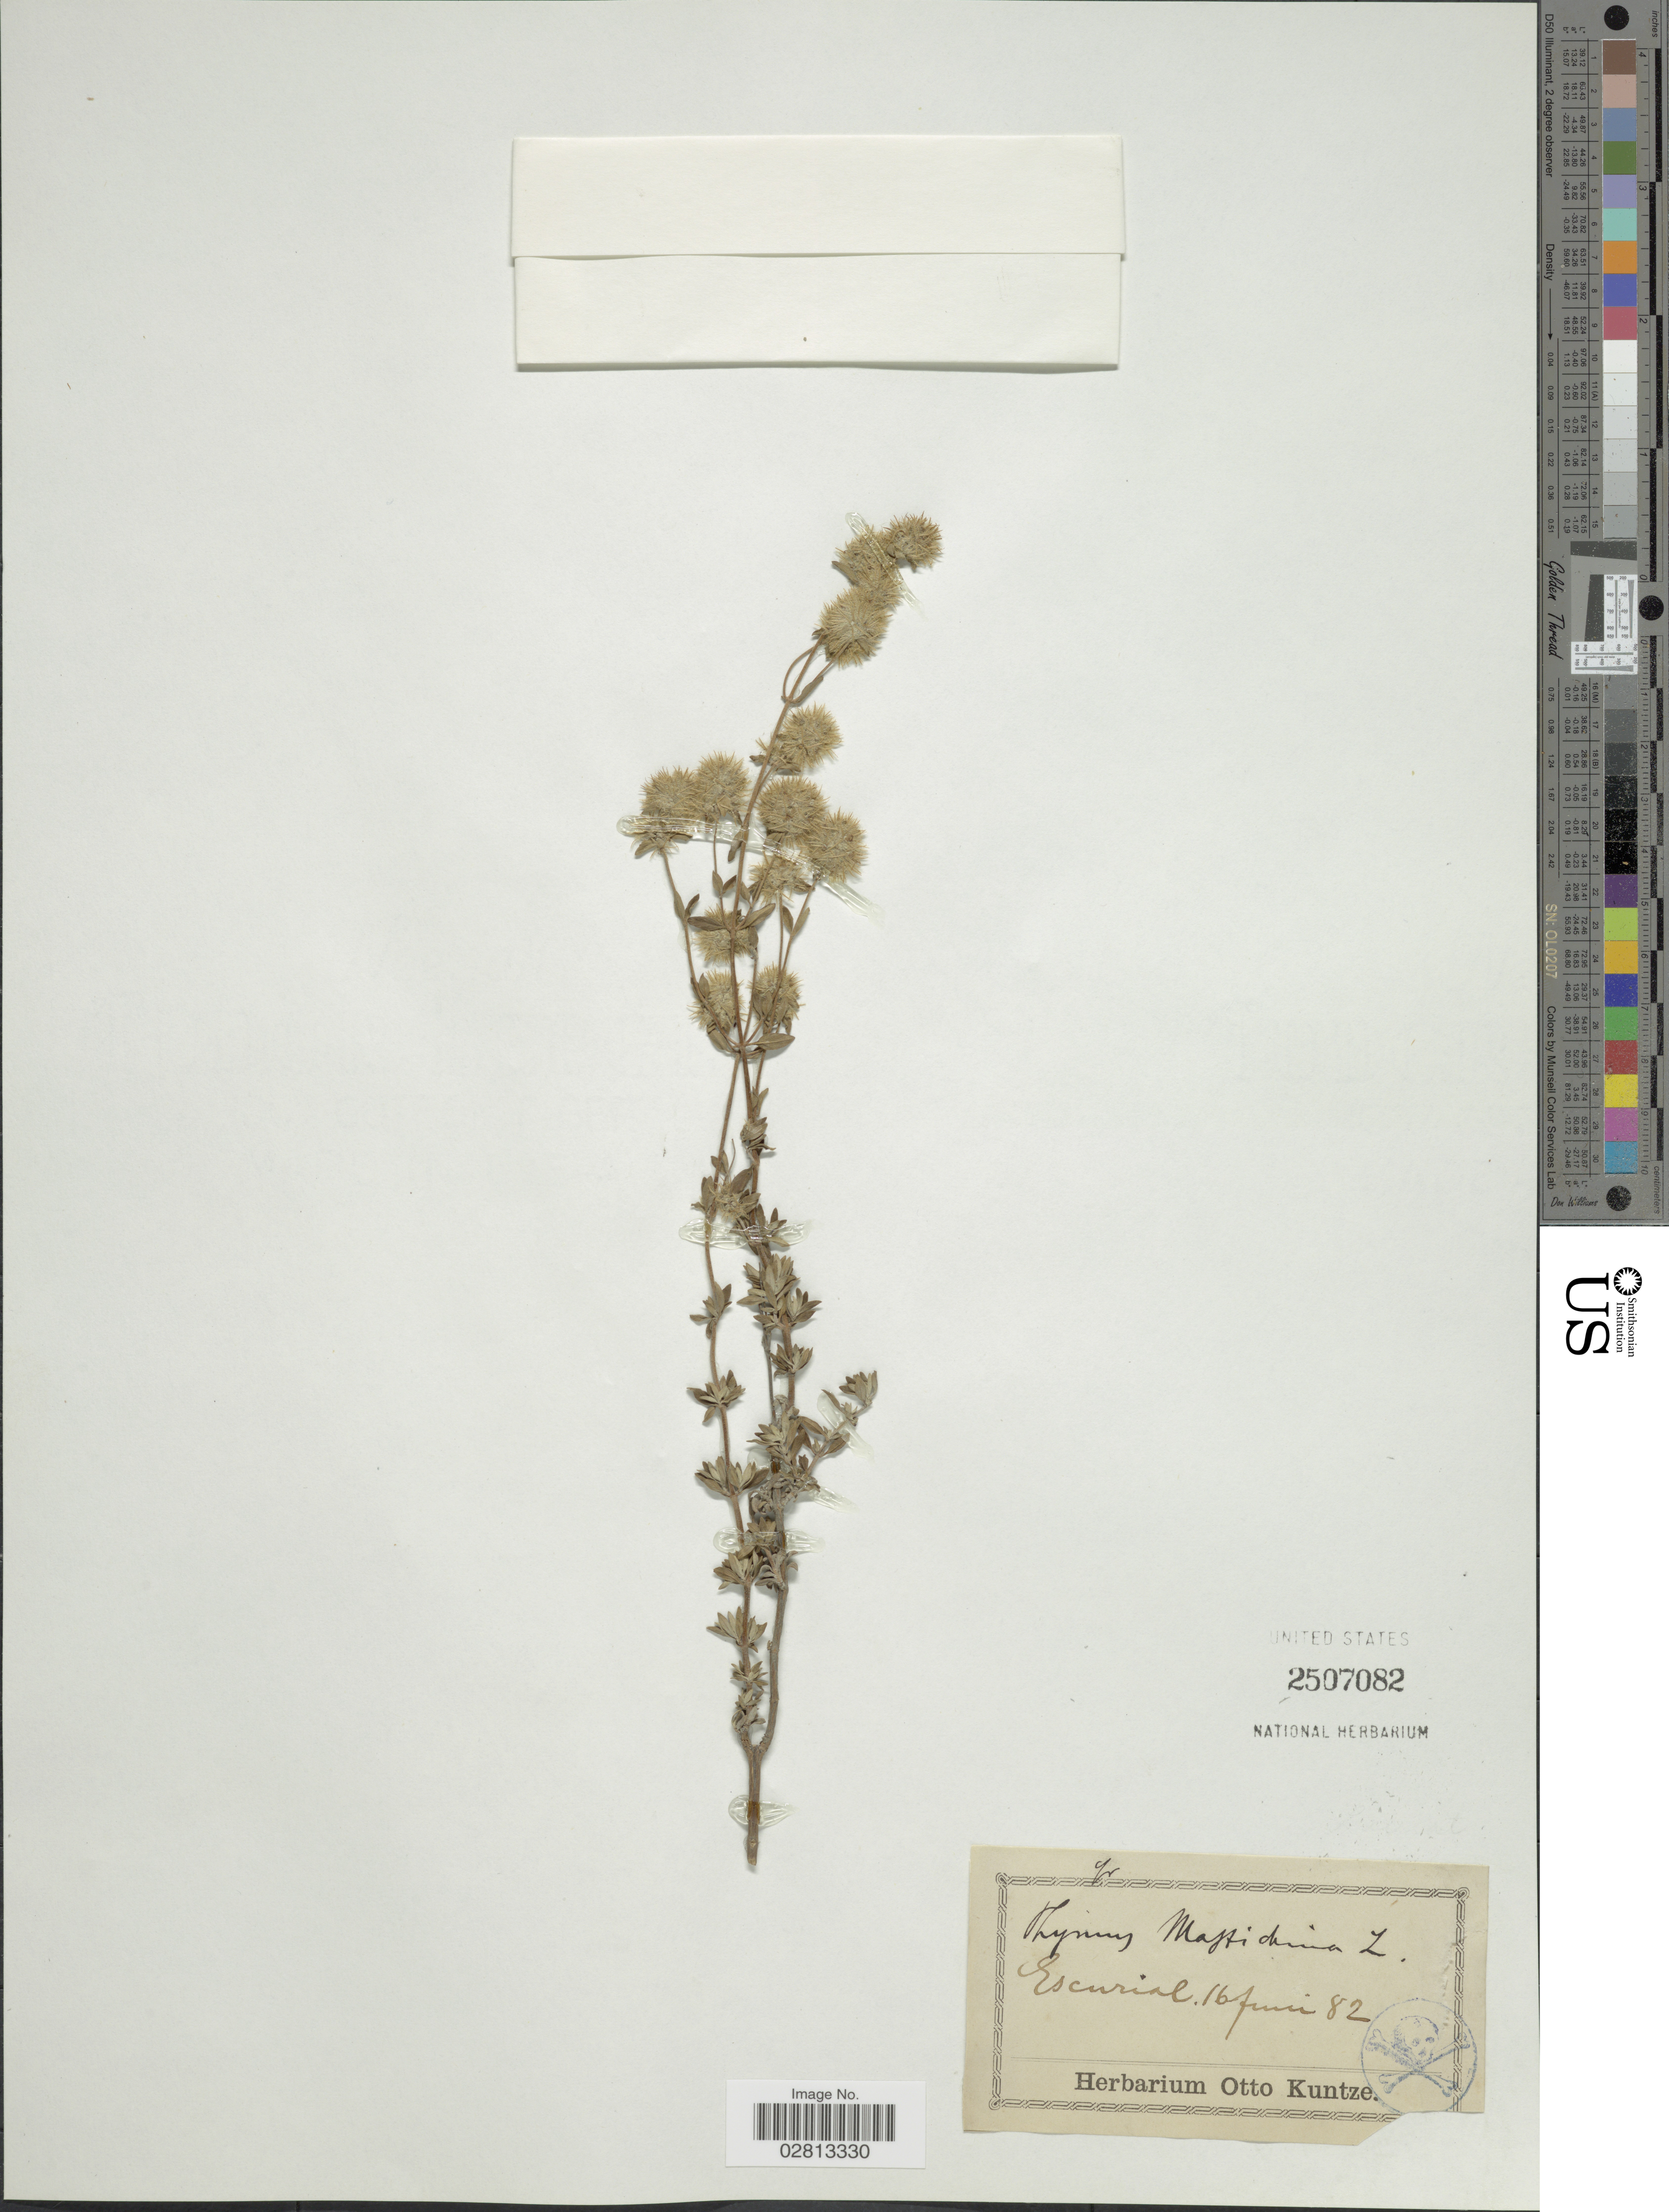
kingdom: Plantae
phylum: Tracheophyta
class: Magnoliopsida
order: Lamiales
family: Lamiaceae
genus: Thymus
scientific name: Thymus mastichina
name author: L.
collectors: ex herb. Otto Kuntze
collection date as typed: Transcribed d/m/y: 16/6/82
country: Spain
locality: Escurial.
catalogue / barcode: US 2507082